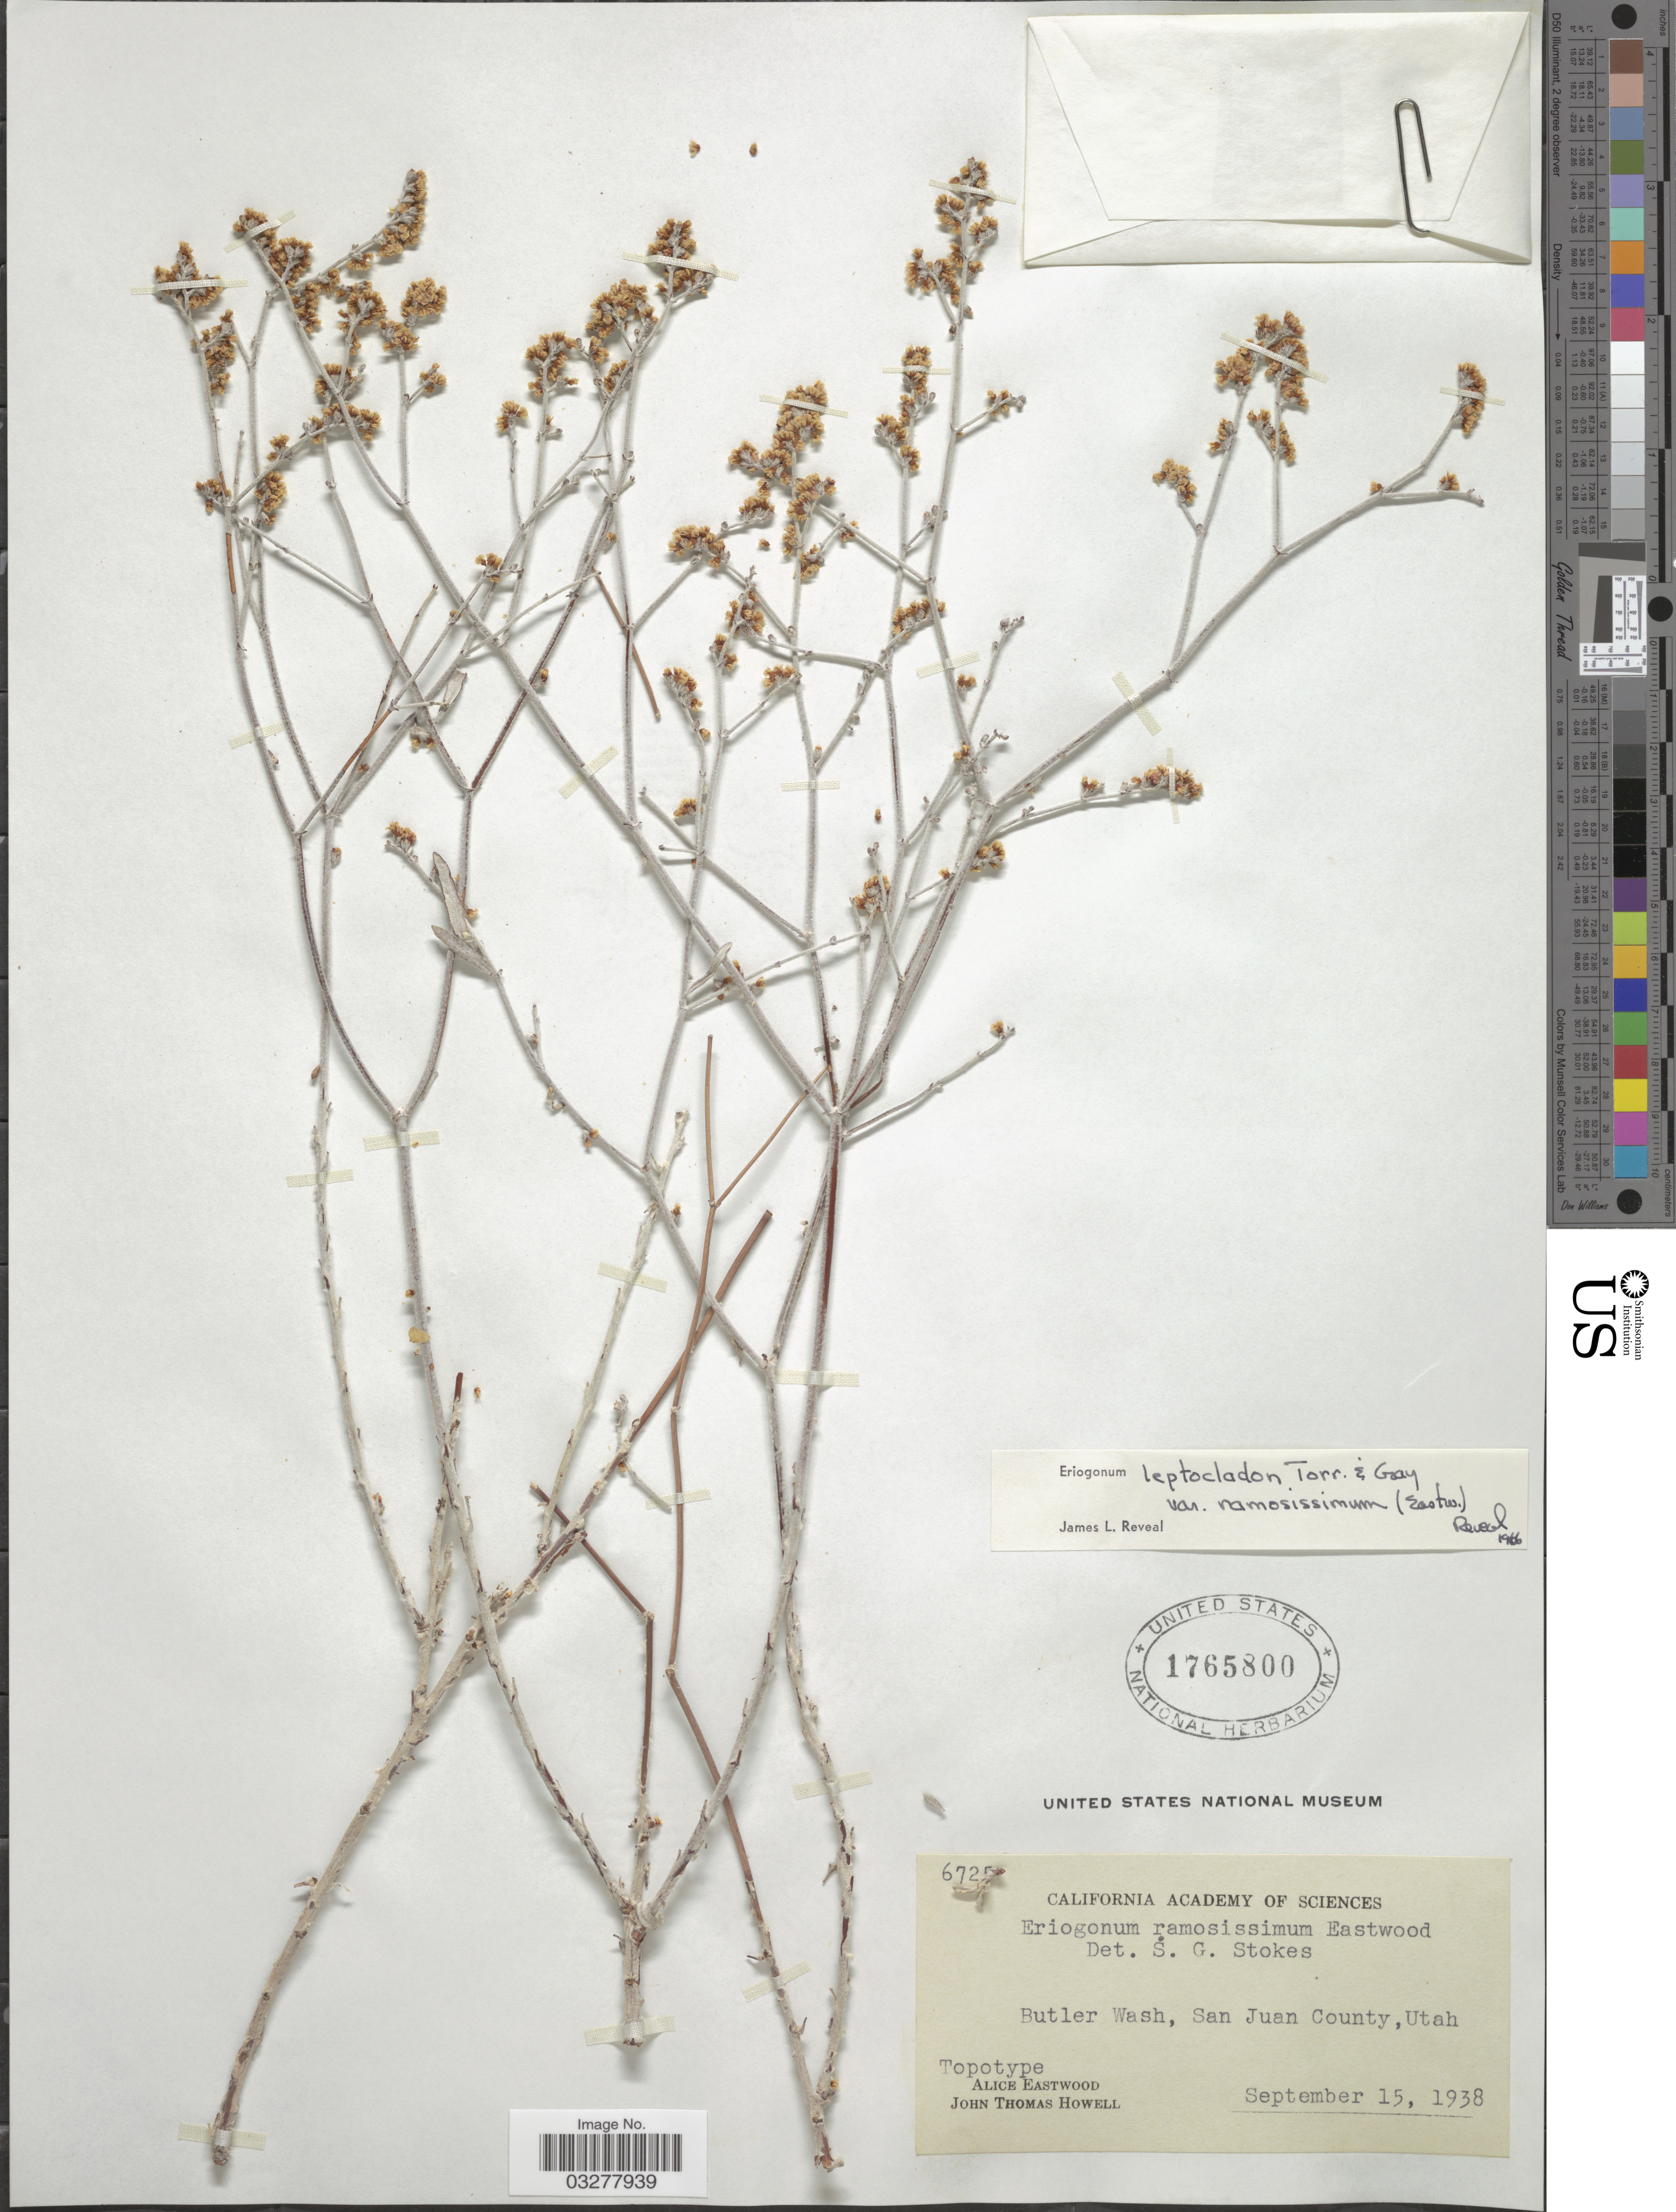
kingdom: Plantae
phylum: Tracheophyta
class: Magnoliopsida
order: Caryophyllales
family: Polygonaceae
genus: Eriogonum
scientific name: Eriogonum leptocladon var. ramosissimum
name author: (Eastw.) Reveal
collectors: A. Eastwood & J. T. Howell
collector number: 6725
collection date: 1938-09-15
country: United States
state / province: Utah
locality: Butler Wash, San Juan County.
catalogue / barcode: US 1765800